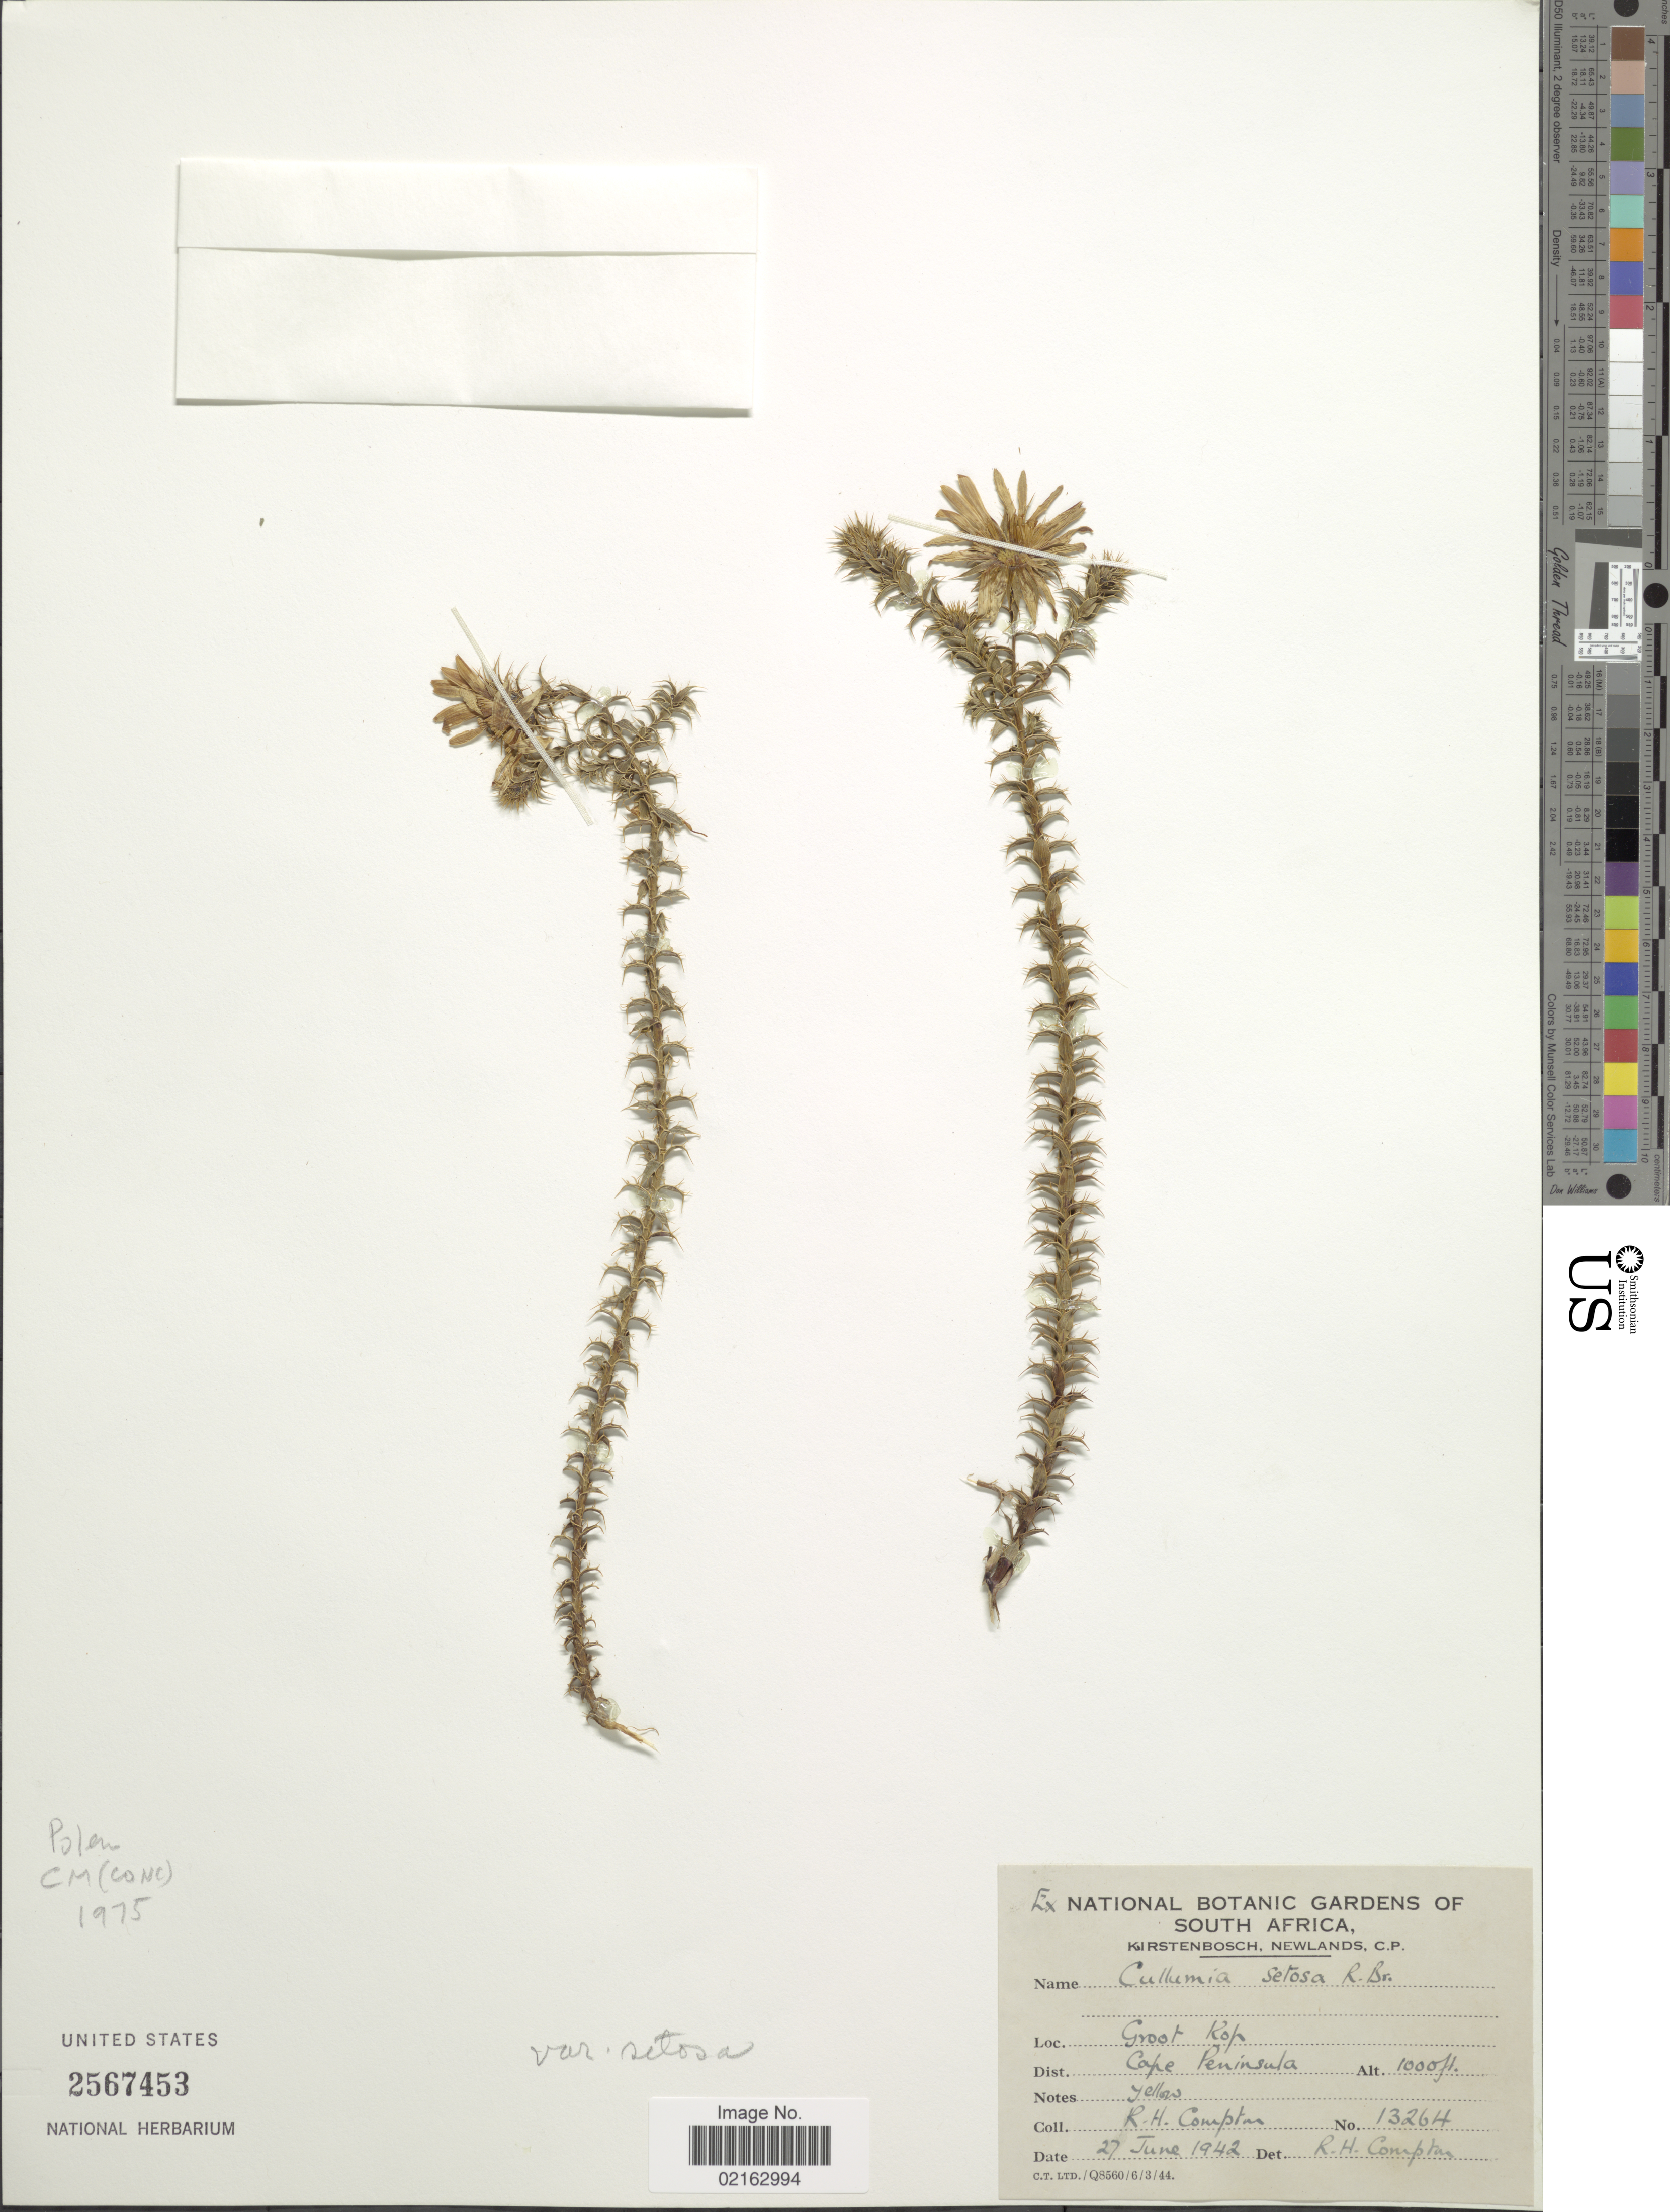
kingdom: Plantae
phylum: Tracheophyta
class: Magnoliopsida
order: Asterales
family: Asteraceae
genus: Cullumia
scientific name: Cullumia setosa var. setosa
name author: (L.) Sieber ex R. Br.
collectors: R. H. Compton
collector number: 13264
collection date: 1942-06-27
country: South Africa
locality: Groot Kop. Dist. Cape Peninsula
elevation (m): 305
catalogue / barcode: US 2567453